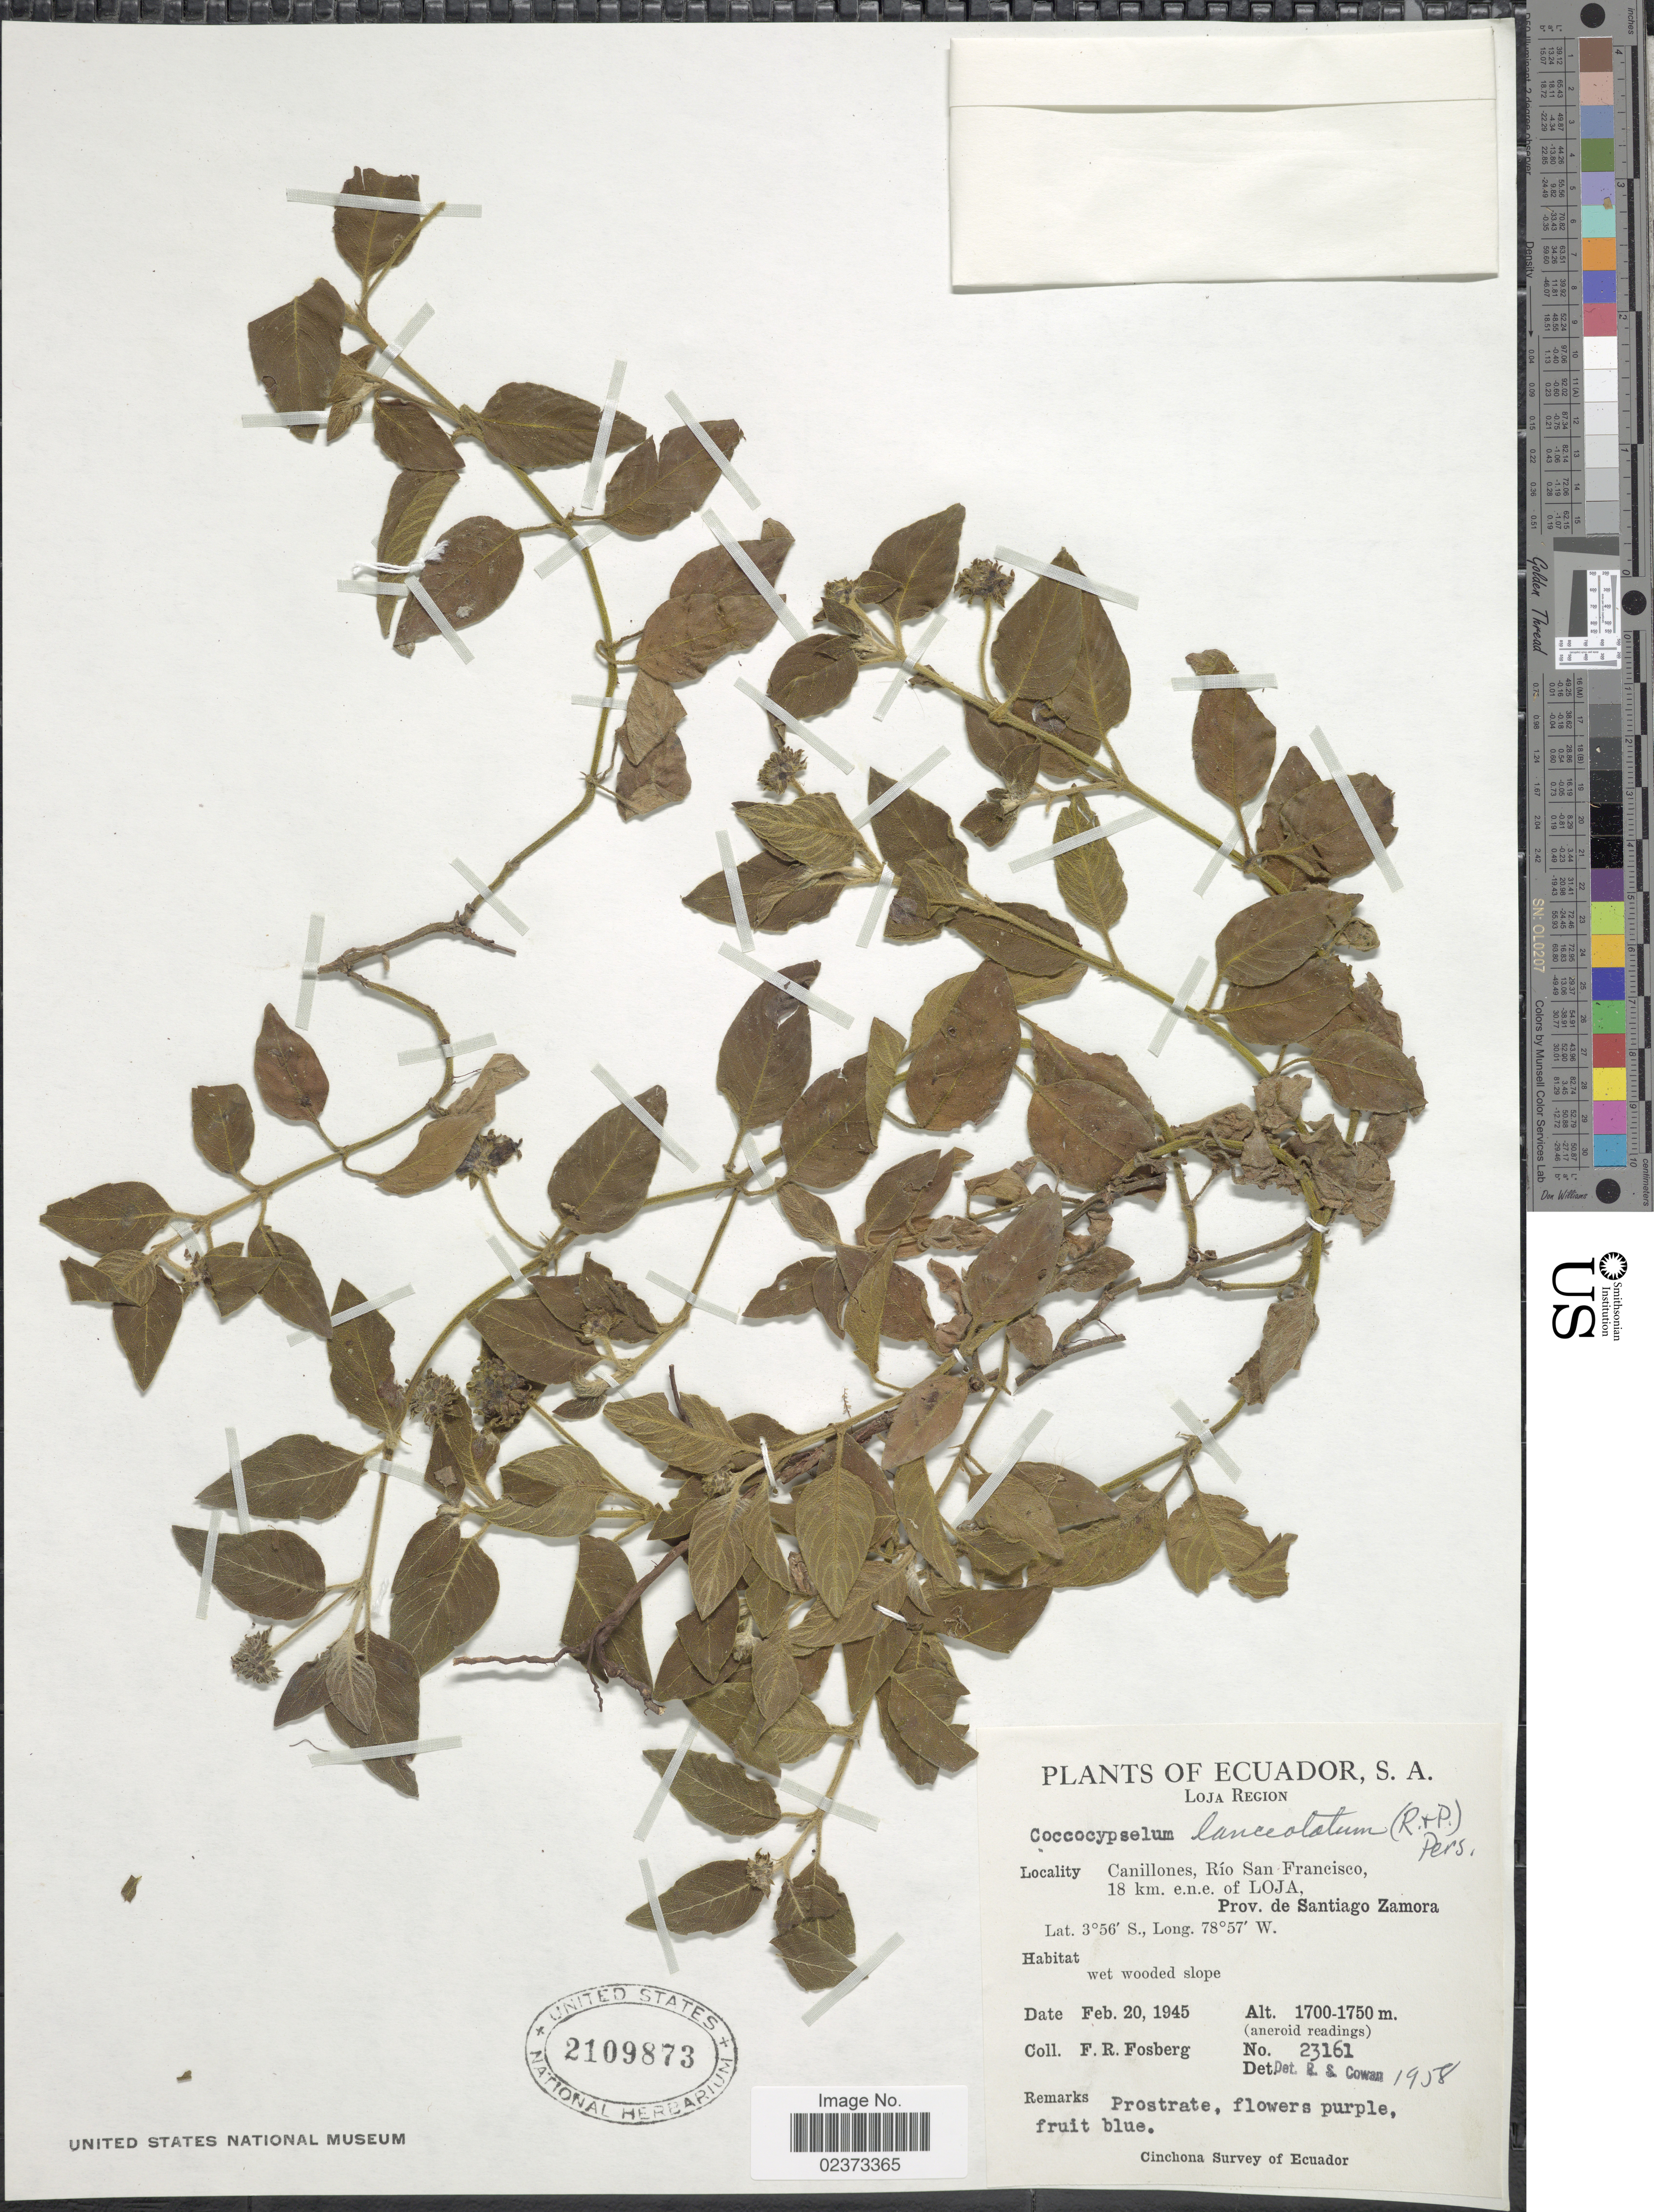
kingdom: Plantae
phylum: Tracheophyta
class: Magnoliopsida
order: Gentianales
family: Rubiaceae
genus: Coccocypselum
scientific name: Coccocypselum lanceolatum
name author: (Ruiz & Pav.) Pers.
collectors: F. R. Fosberg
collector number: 23161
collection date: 1945-02-20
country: Ecuador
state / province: Loja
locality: Ecuador, S.A., Loja Region, Canillones, Rio San Francisco, 18 km. e.n.e. of Loja, Prov. de Santiago Zamora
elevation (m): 1700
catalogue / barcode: US 2109873